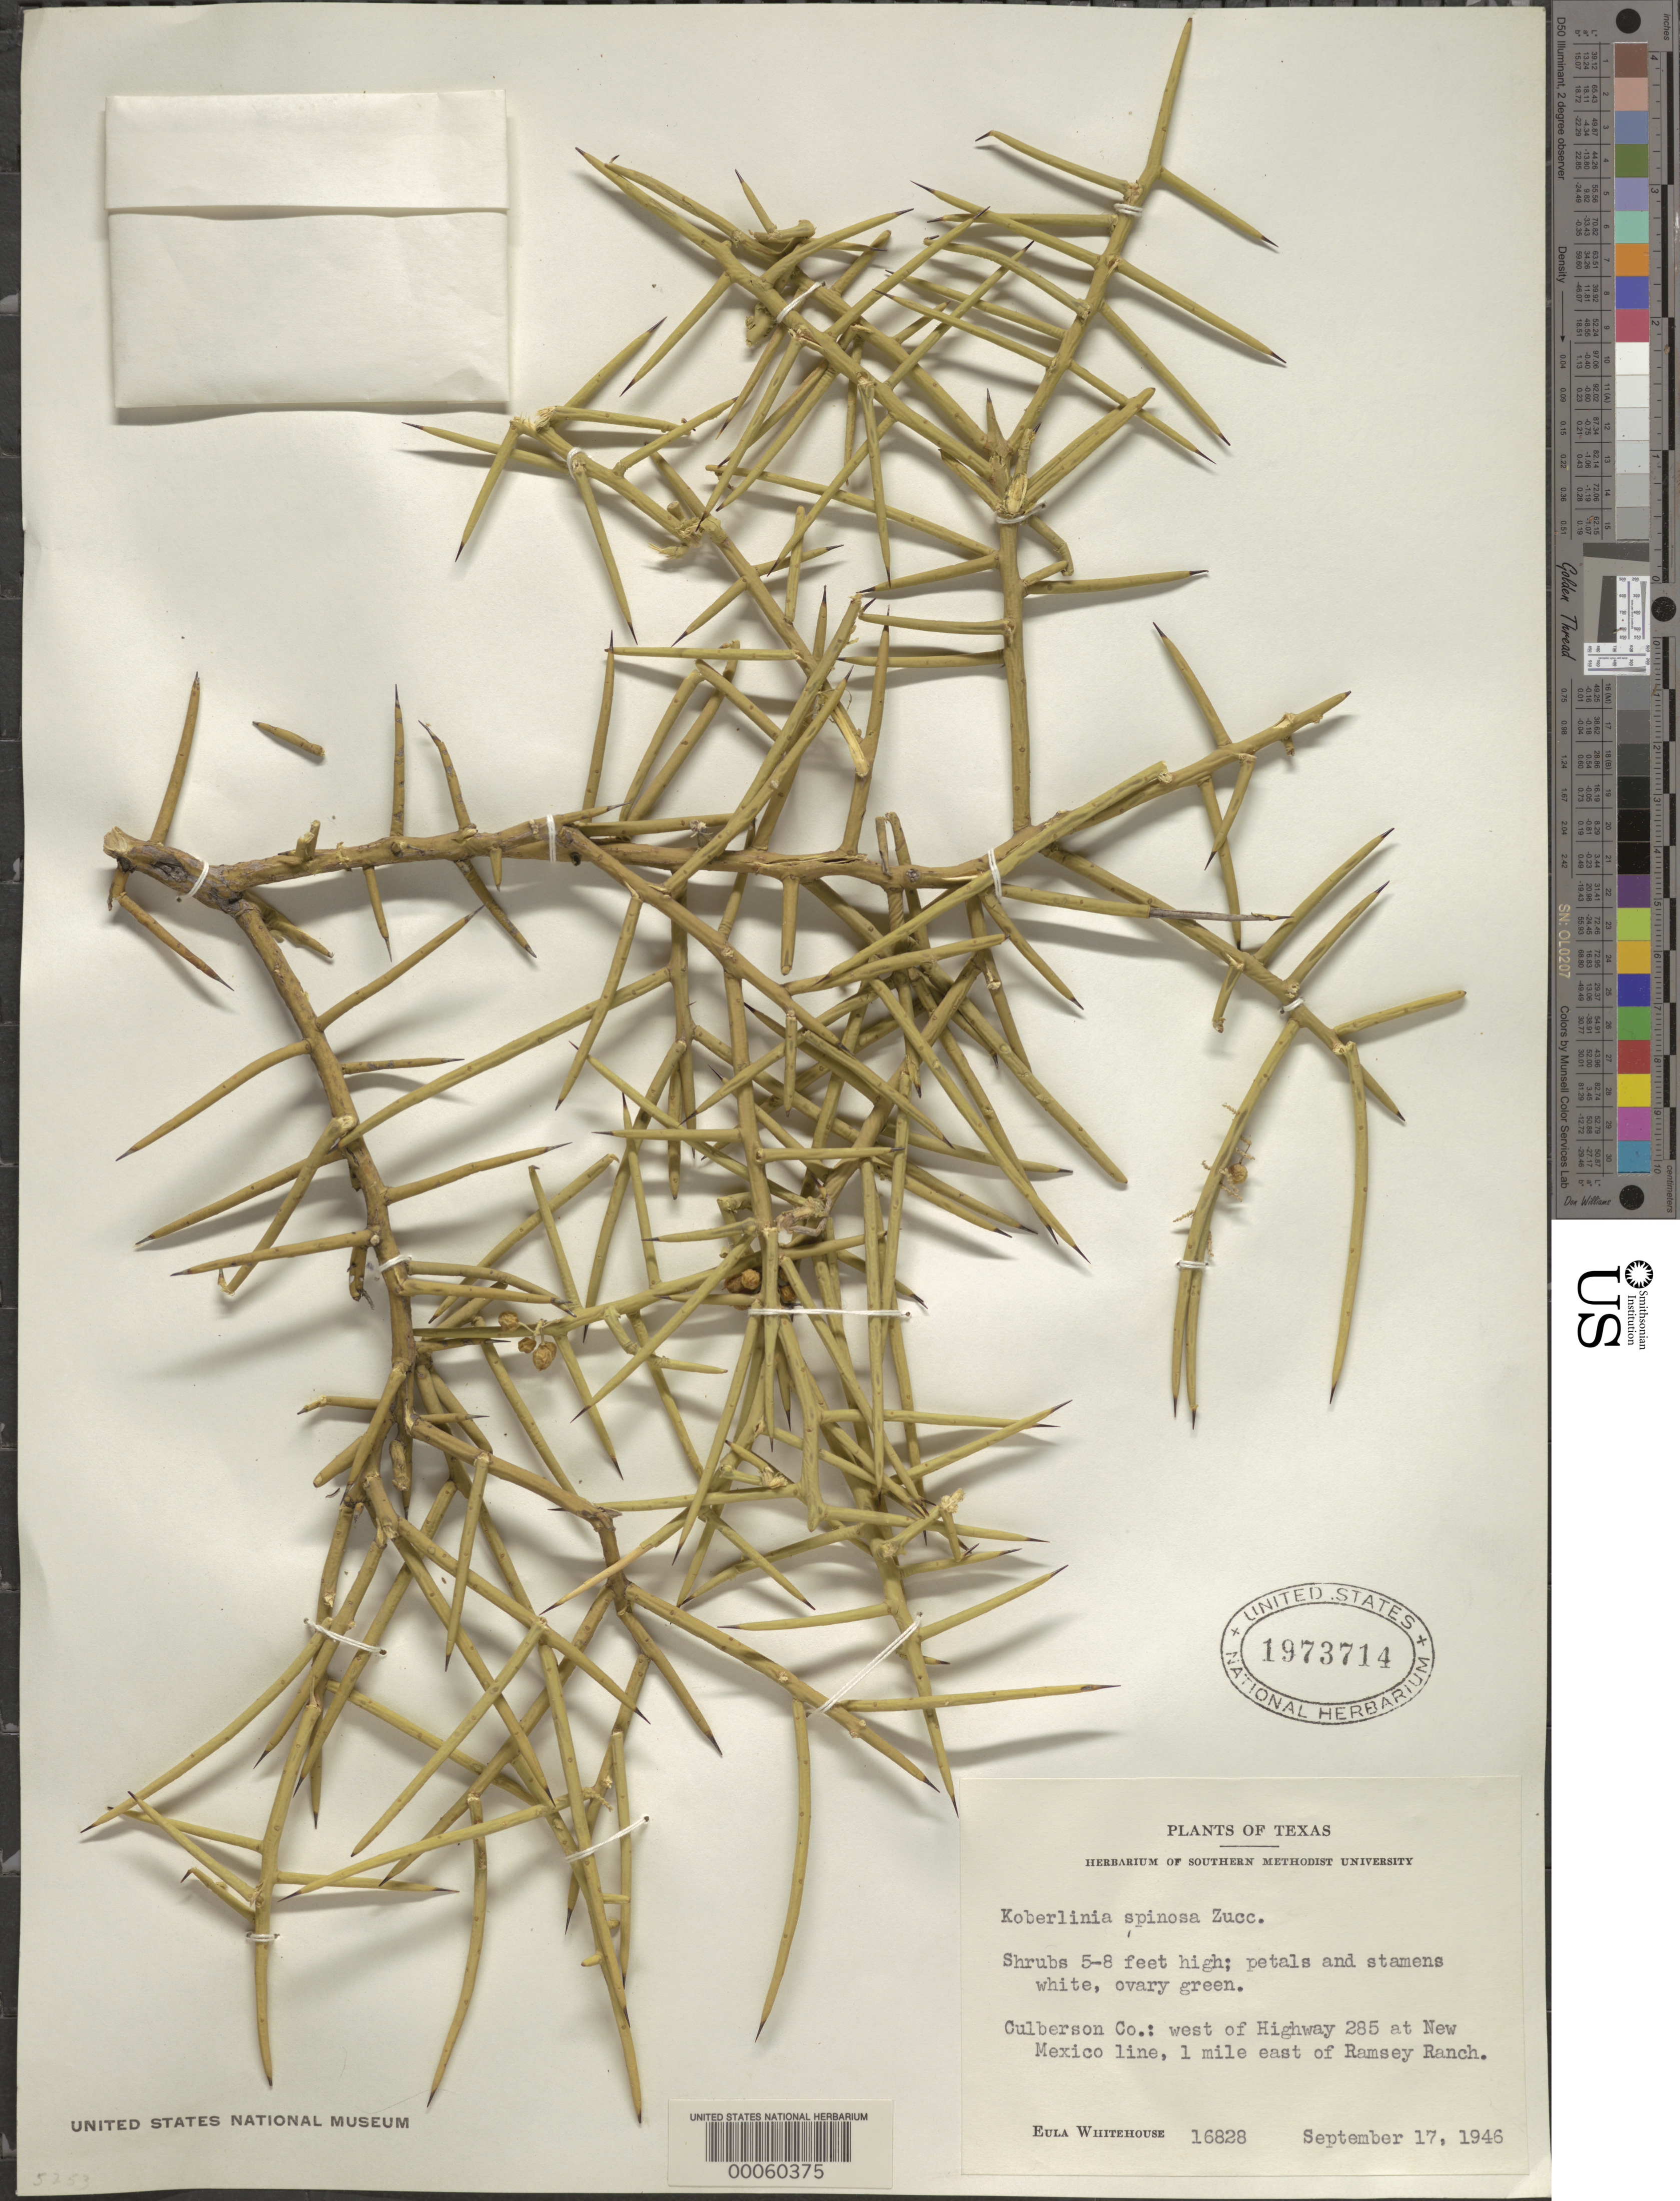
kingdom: Plantae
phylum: Tracheophyta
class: Magnoliopsida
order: Brassicales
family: Koeberliniaceae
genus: Koeberlinia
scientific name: Koeberlinia spinosa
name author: Zucc.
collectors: E. Whitehouse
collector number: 16828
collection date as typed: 17 Sep 1946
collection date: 1946-09-17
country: United States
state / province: Texas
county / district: Culberson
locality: W of hwy 285 at new mexico line, 1 mi. e of ramsey ranch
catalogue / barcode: US 1973714